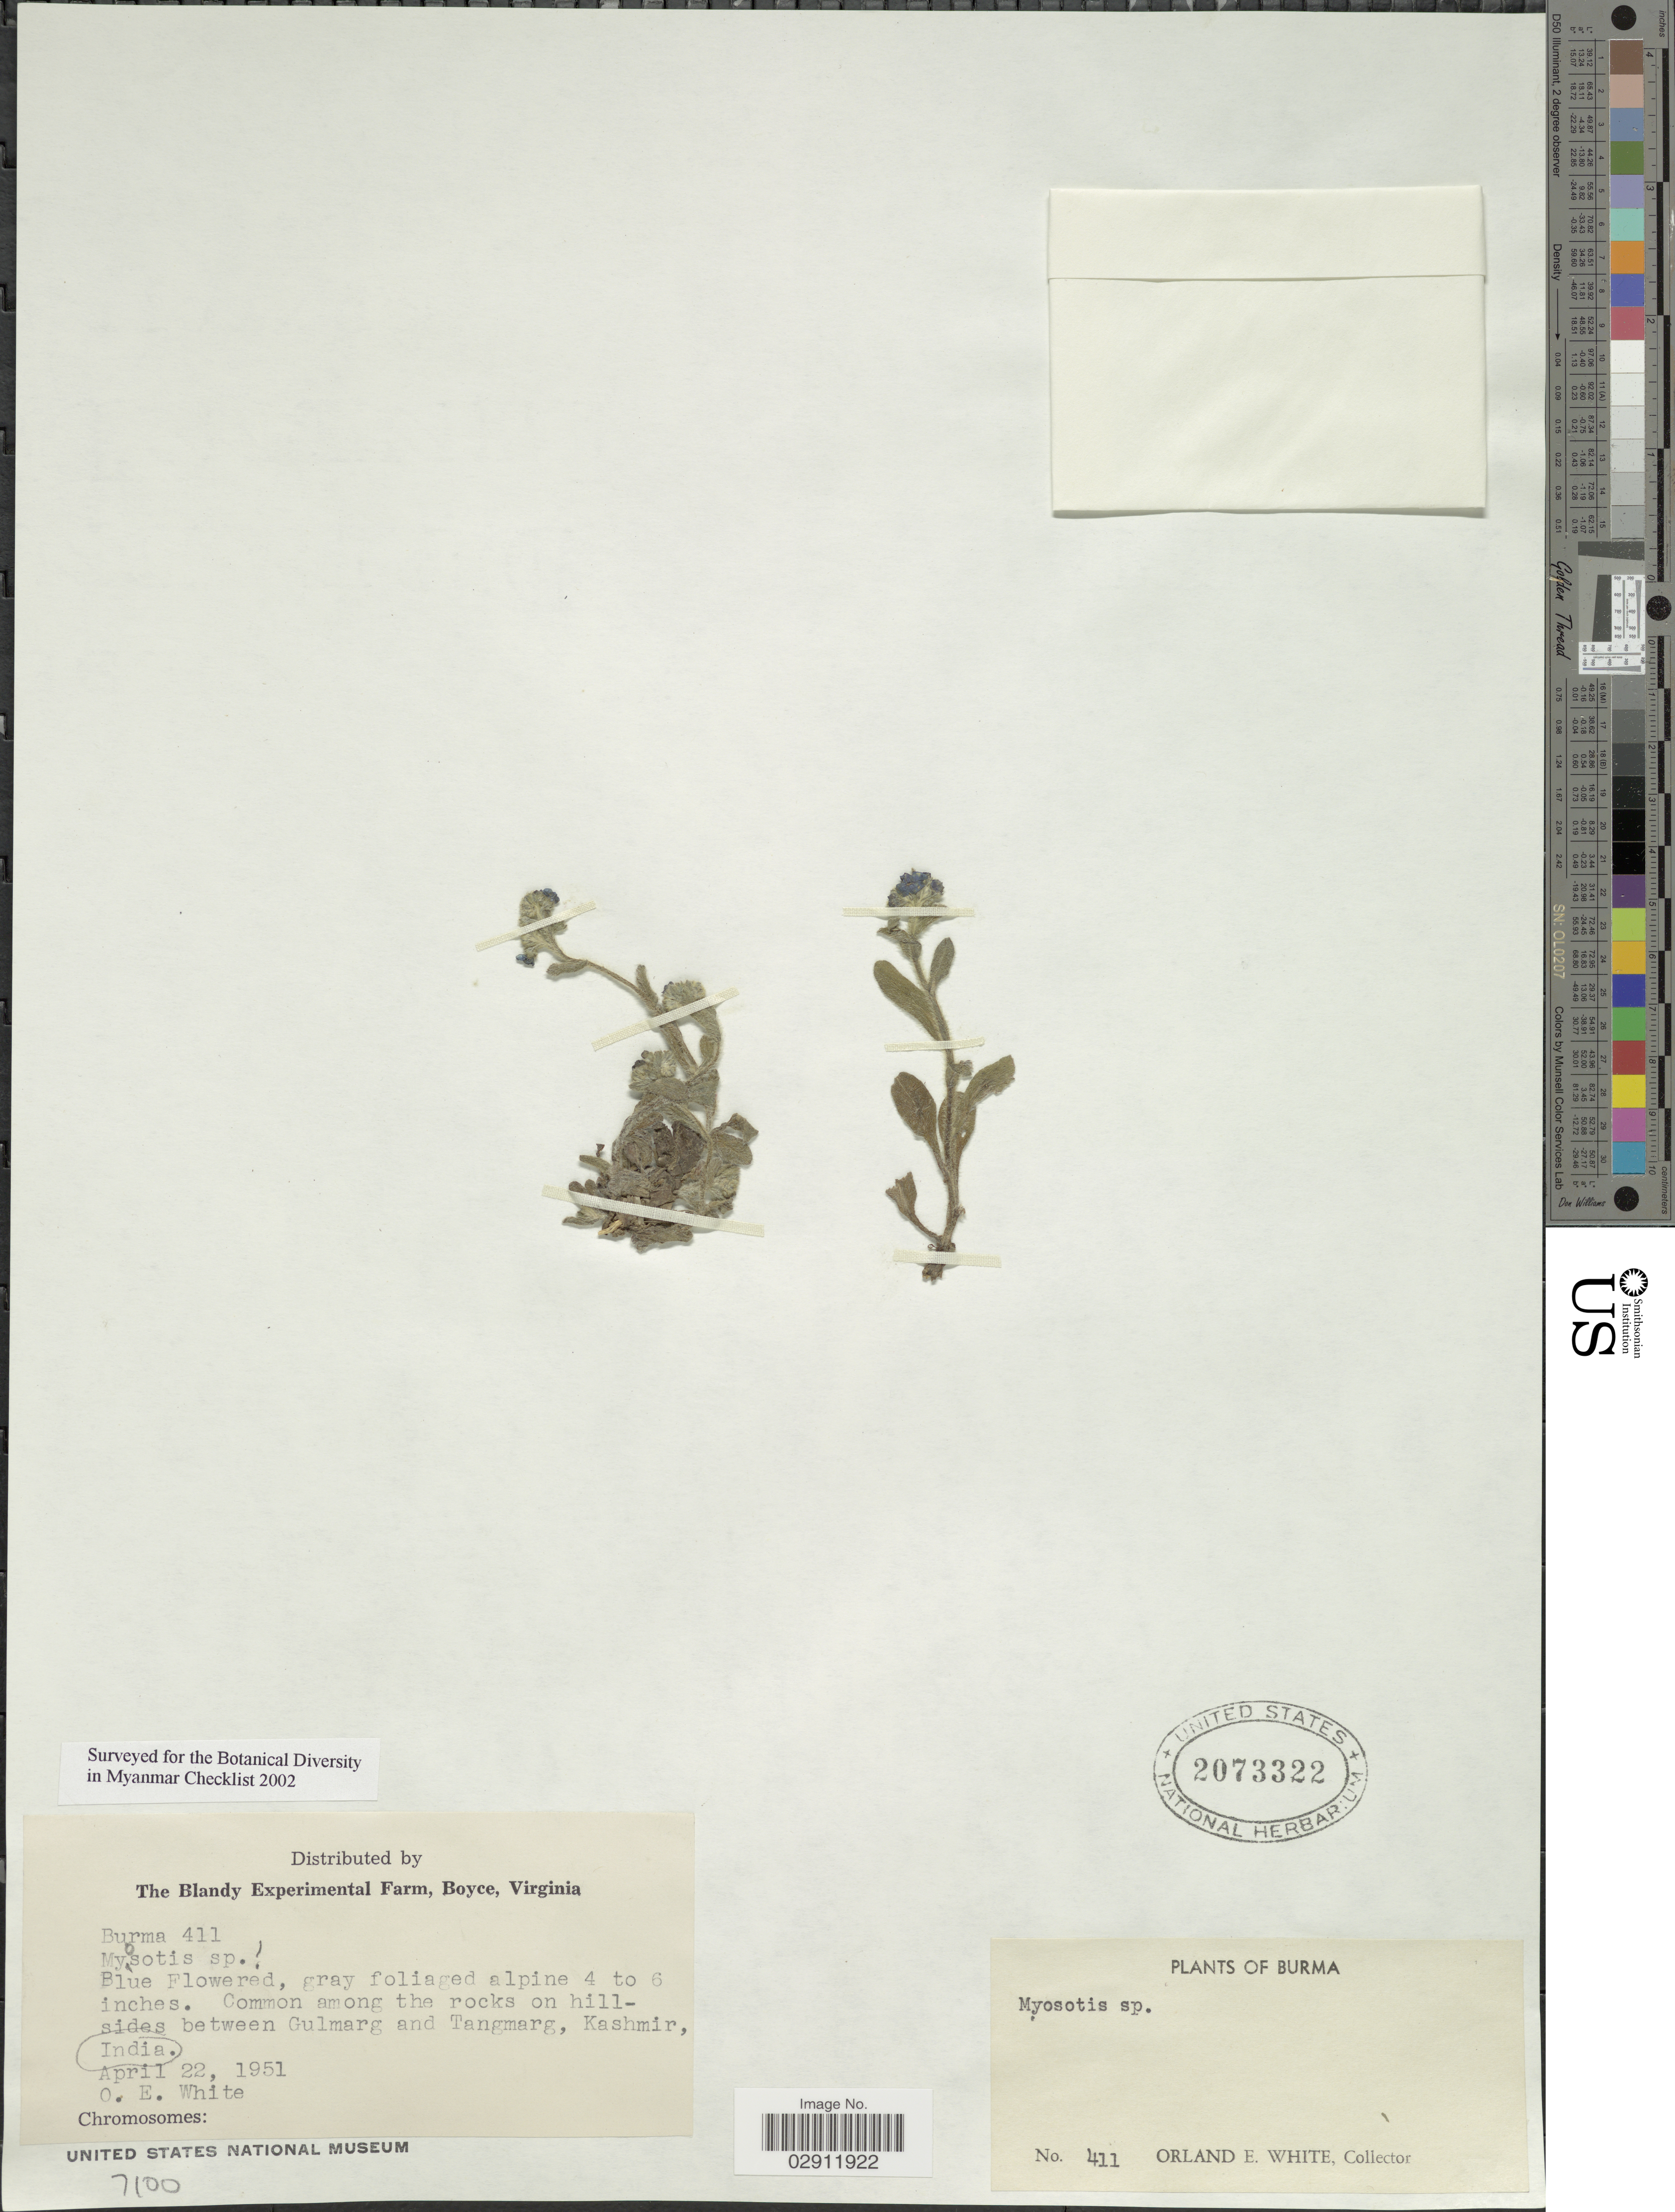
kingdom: Plantae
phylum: Tracheophyta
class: Magnoliopsida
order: Boraginales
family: Boraginaceae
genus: Myosotis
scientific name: Myosotis sp.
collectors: O. E. White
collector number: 411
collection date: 1951-04-22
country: India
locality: Common among the rocks on hillsides between Gulmarg and Tangmarg, Kashmir.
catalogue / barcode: US 2073322